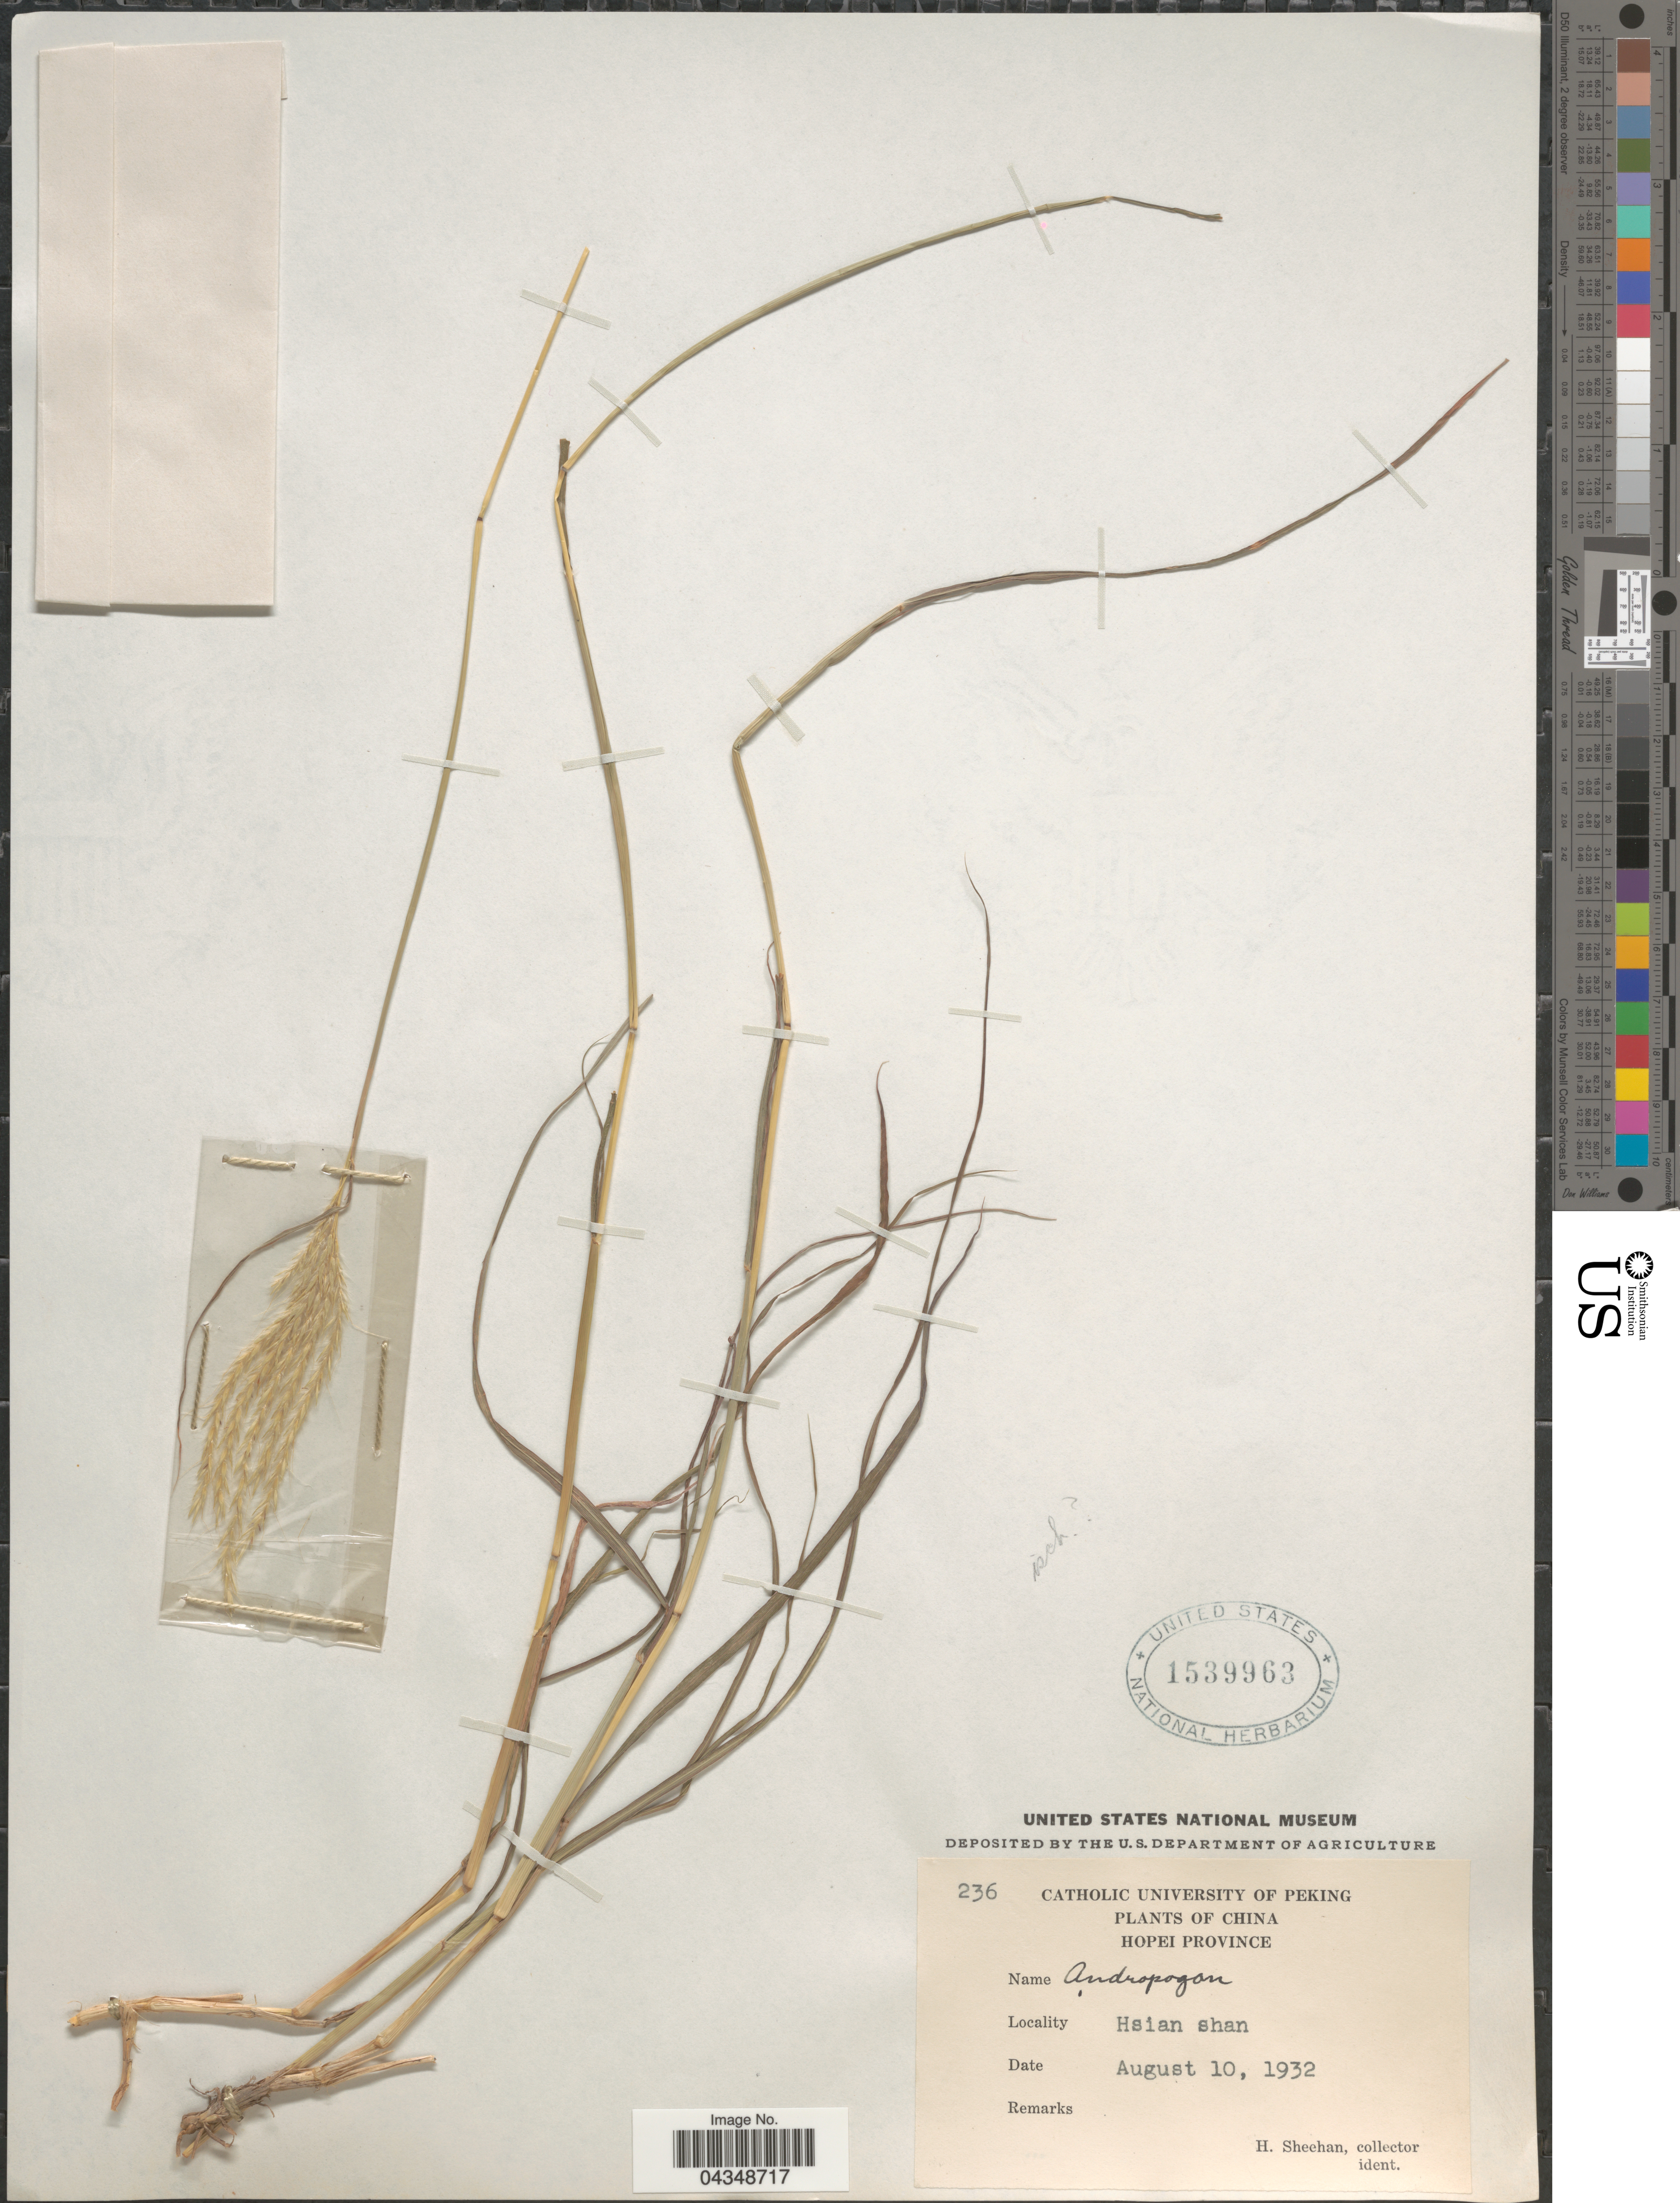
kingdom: Plantae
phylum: Tracheophyta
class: Liliopsida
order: Poales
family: Poaceae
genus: Bothriochloa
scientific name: Bothriochloa ischaemum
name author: (L.) Keng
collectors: H. Sheehan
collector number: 236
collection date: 1932-08-10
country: China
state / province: Hebei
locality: Hopei Province. Hsian shan.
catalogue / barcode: US 1539963